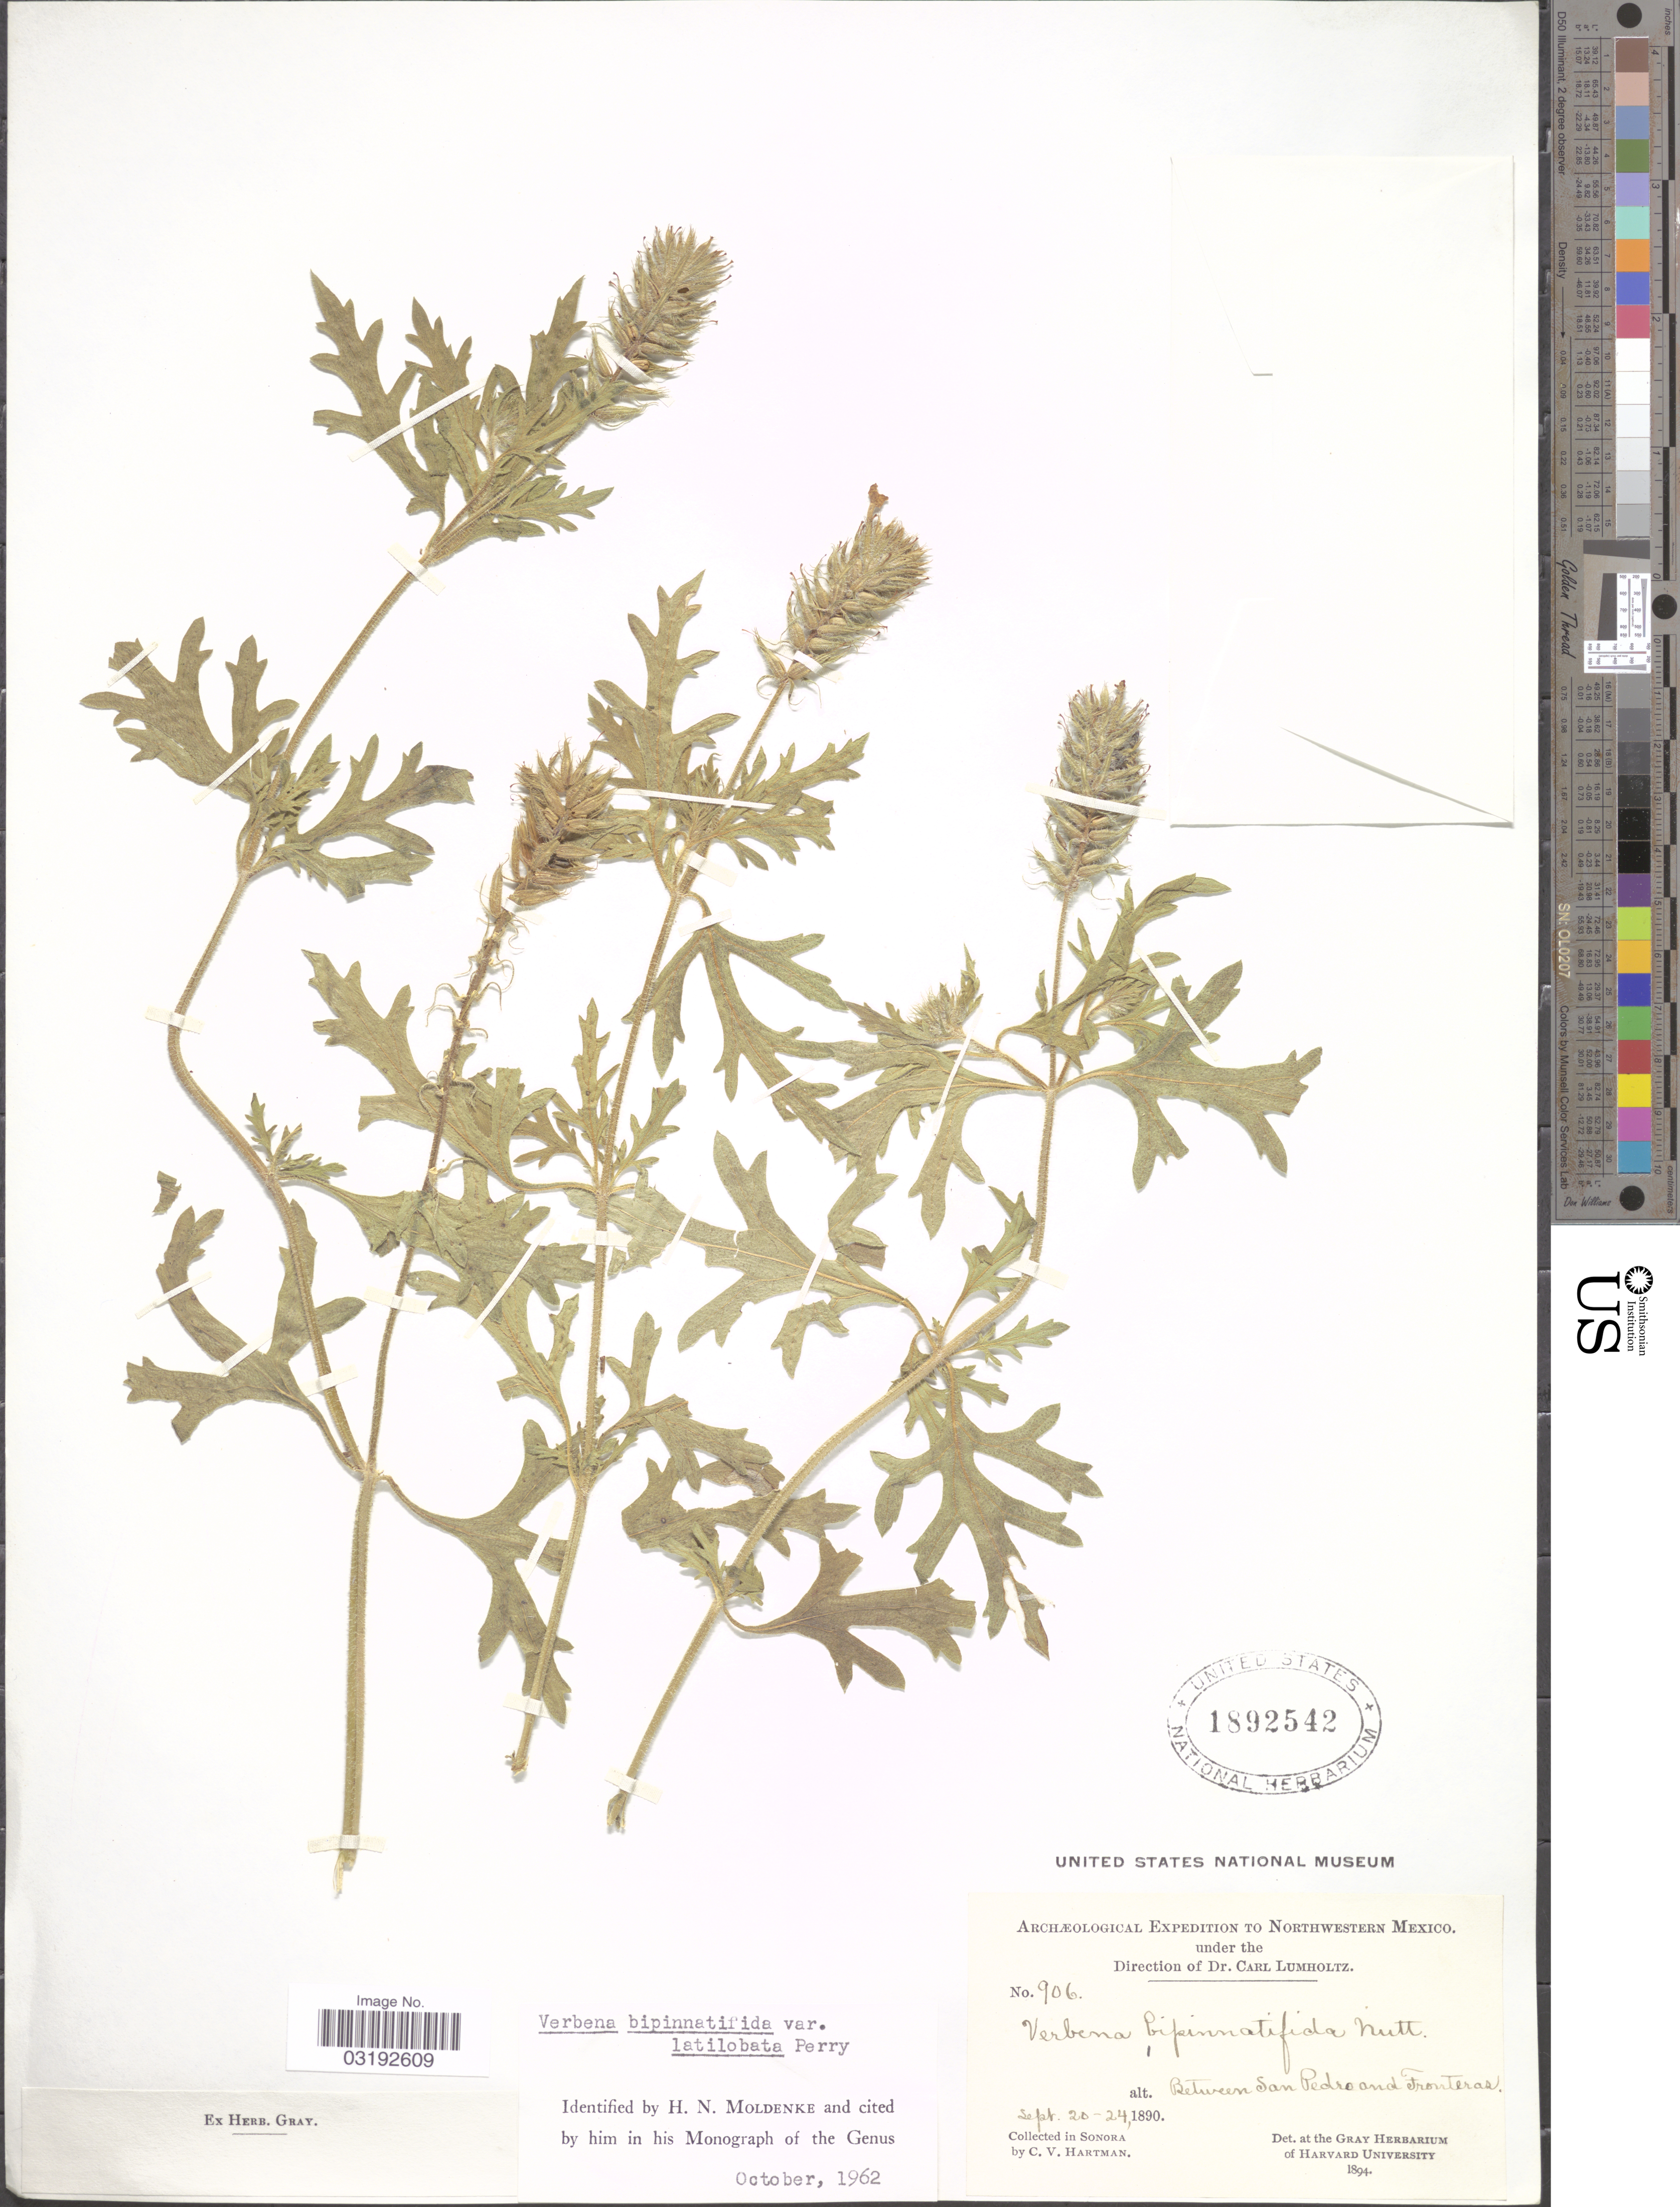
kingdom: Plantae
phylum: Tracheophyta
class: Magnoliopsida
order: Lamiales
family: Verbenaceae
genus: Verbena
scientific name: Verbena bipinnatifida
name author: (Schauer) Nutt.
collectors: C. V. Hartman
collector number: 906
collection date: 1890-09-20/1890-09-24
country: Mexico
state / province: Sonora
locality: Northwestern Mexico. Between San Pedro and Fronteras.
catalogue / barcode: US 1892542